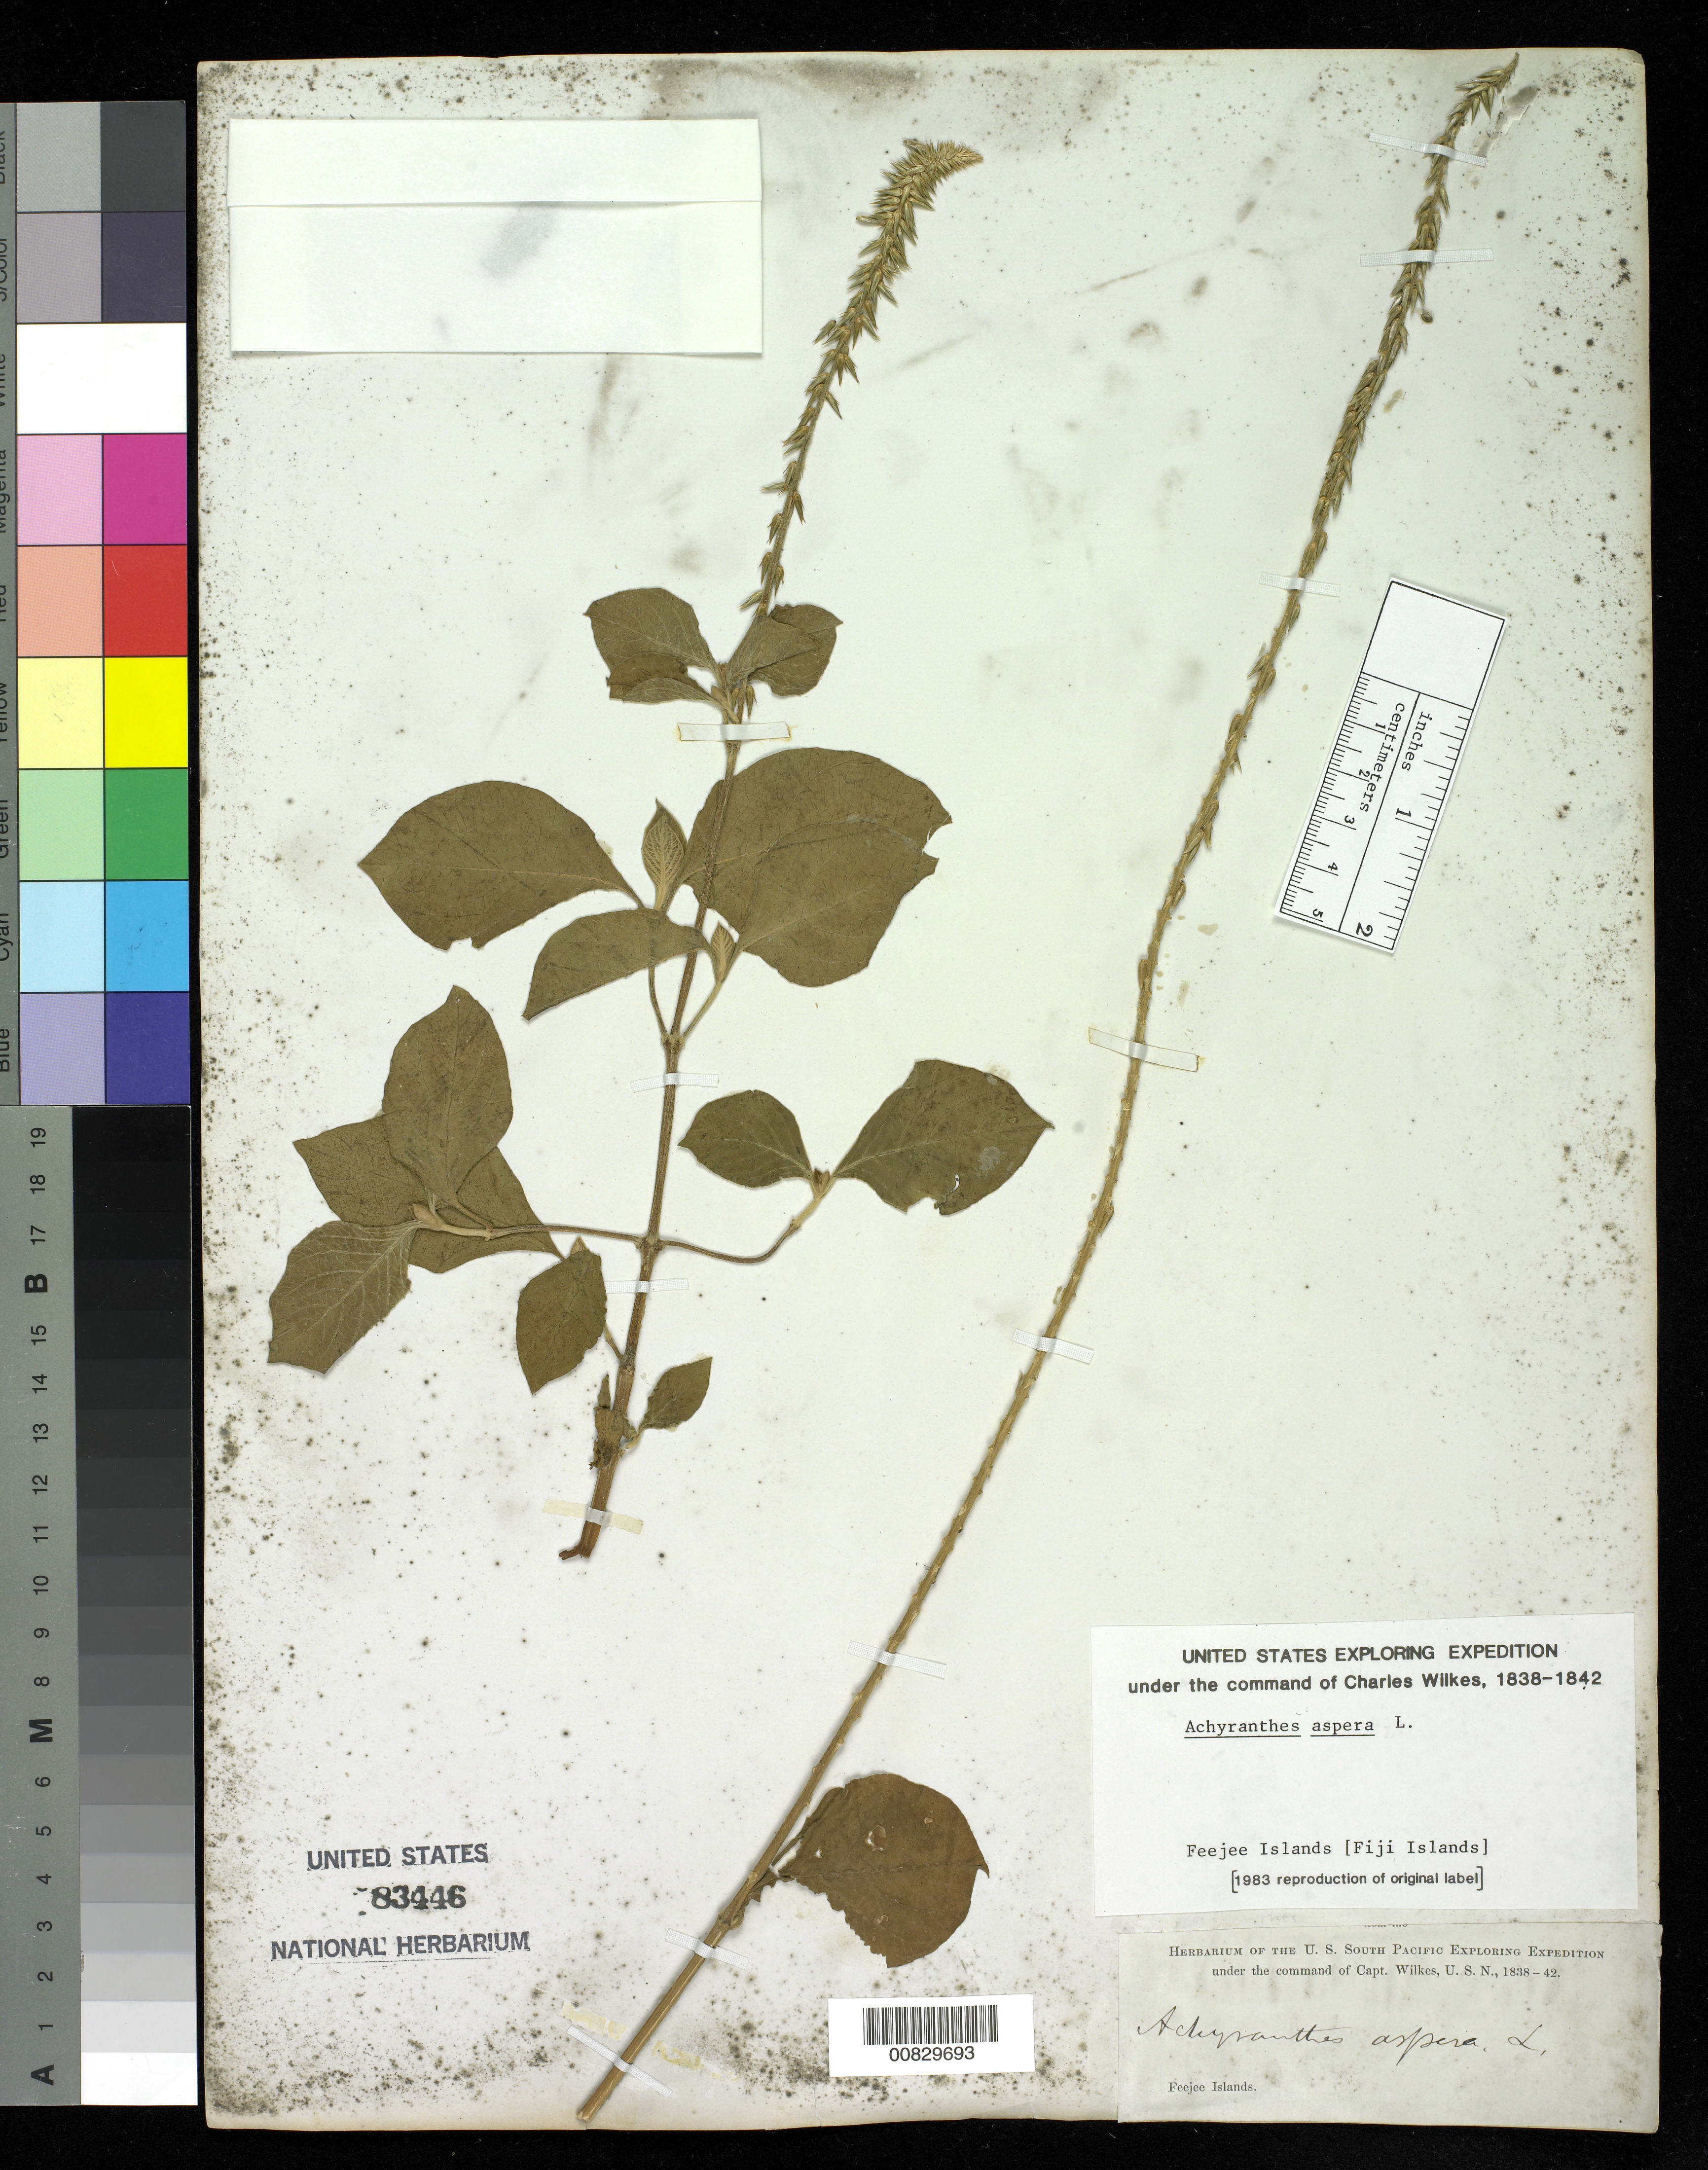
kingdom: Plantae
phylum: Tracheophyta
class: Magnoliopsida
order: Caryophyllales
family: Amaranthaceae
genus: Achyranthes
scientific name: Achyranthes aspera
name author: L.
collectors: Wilkes Explor. Exped.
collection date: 1838/1842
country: Fiji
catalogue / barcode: US 83446